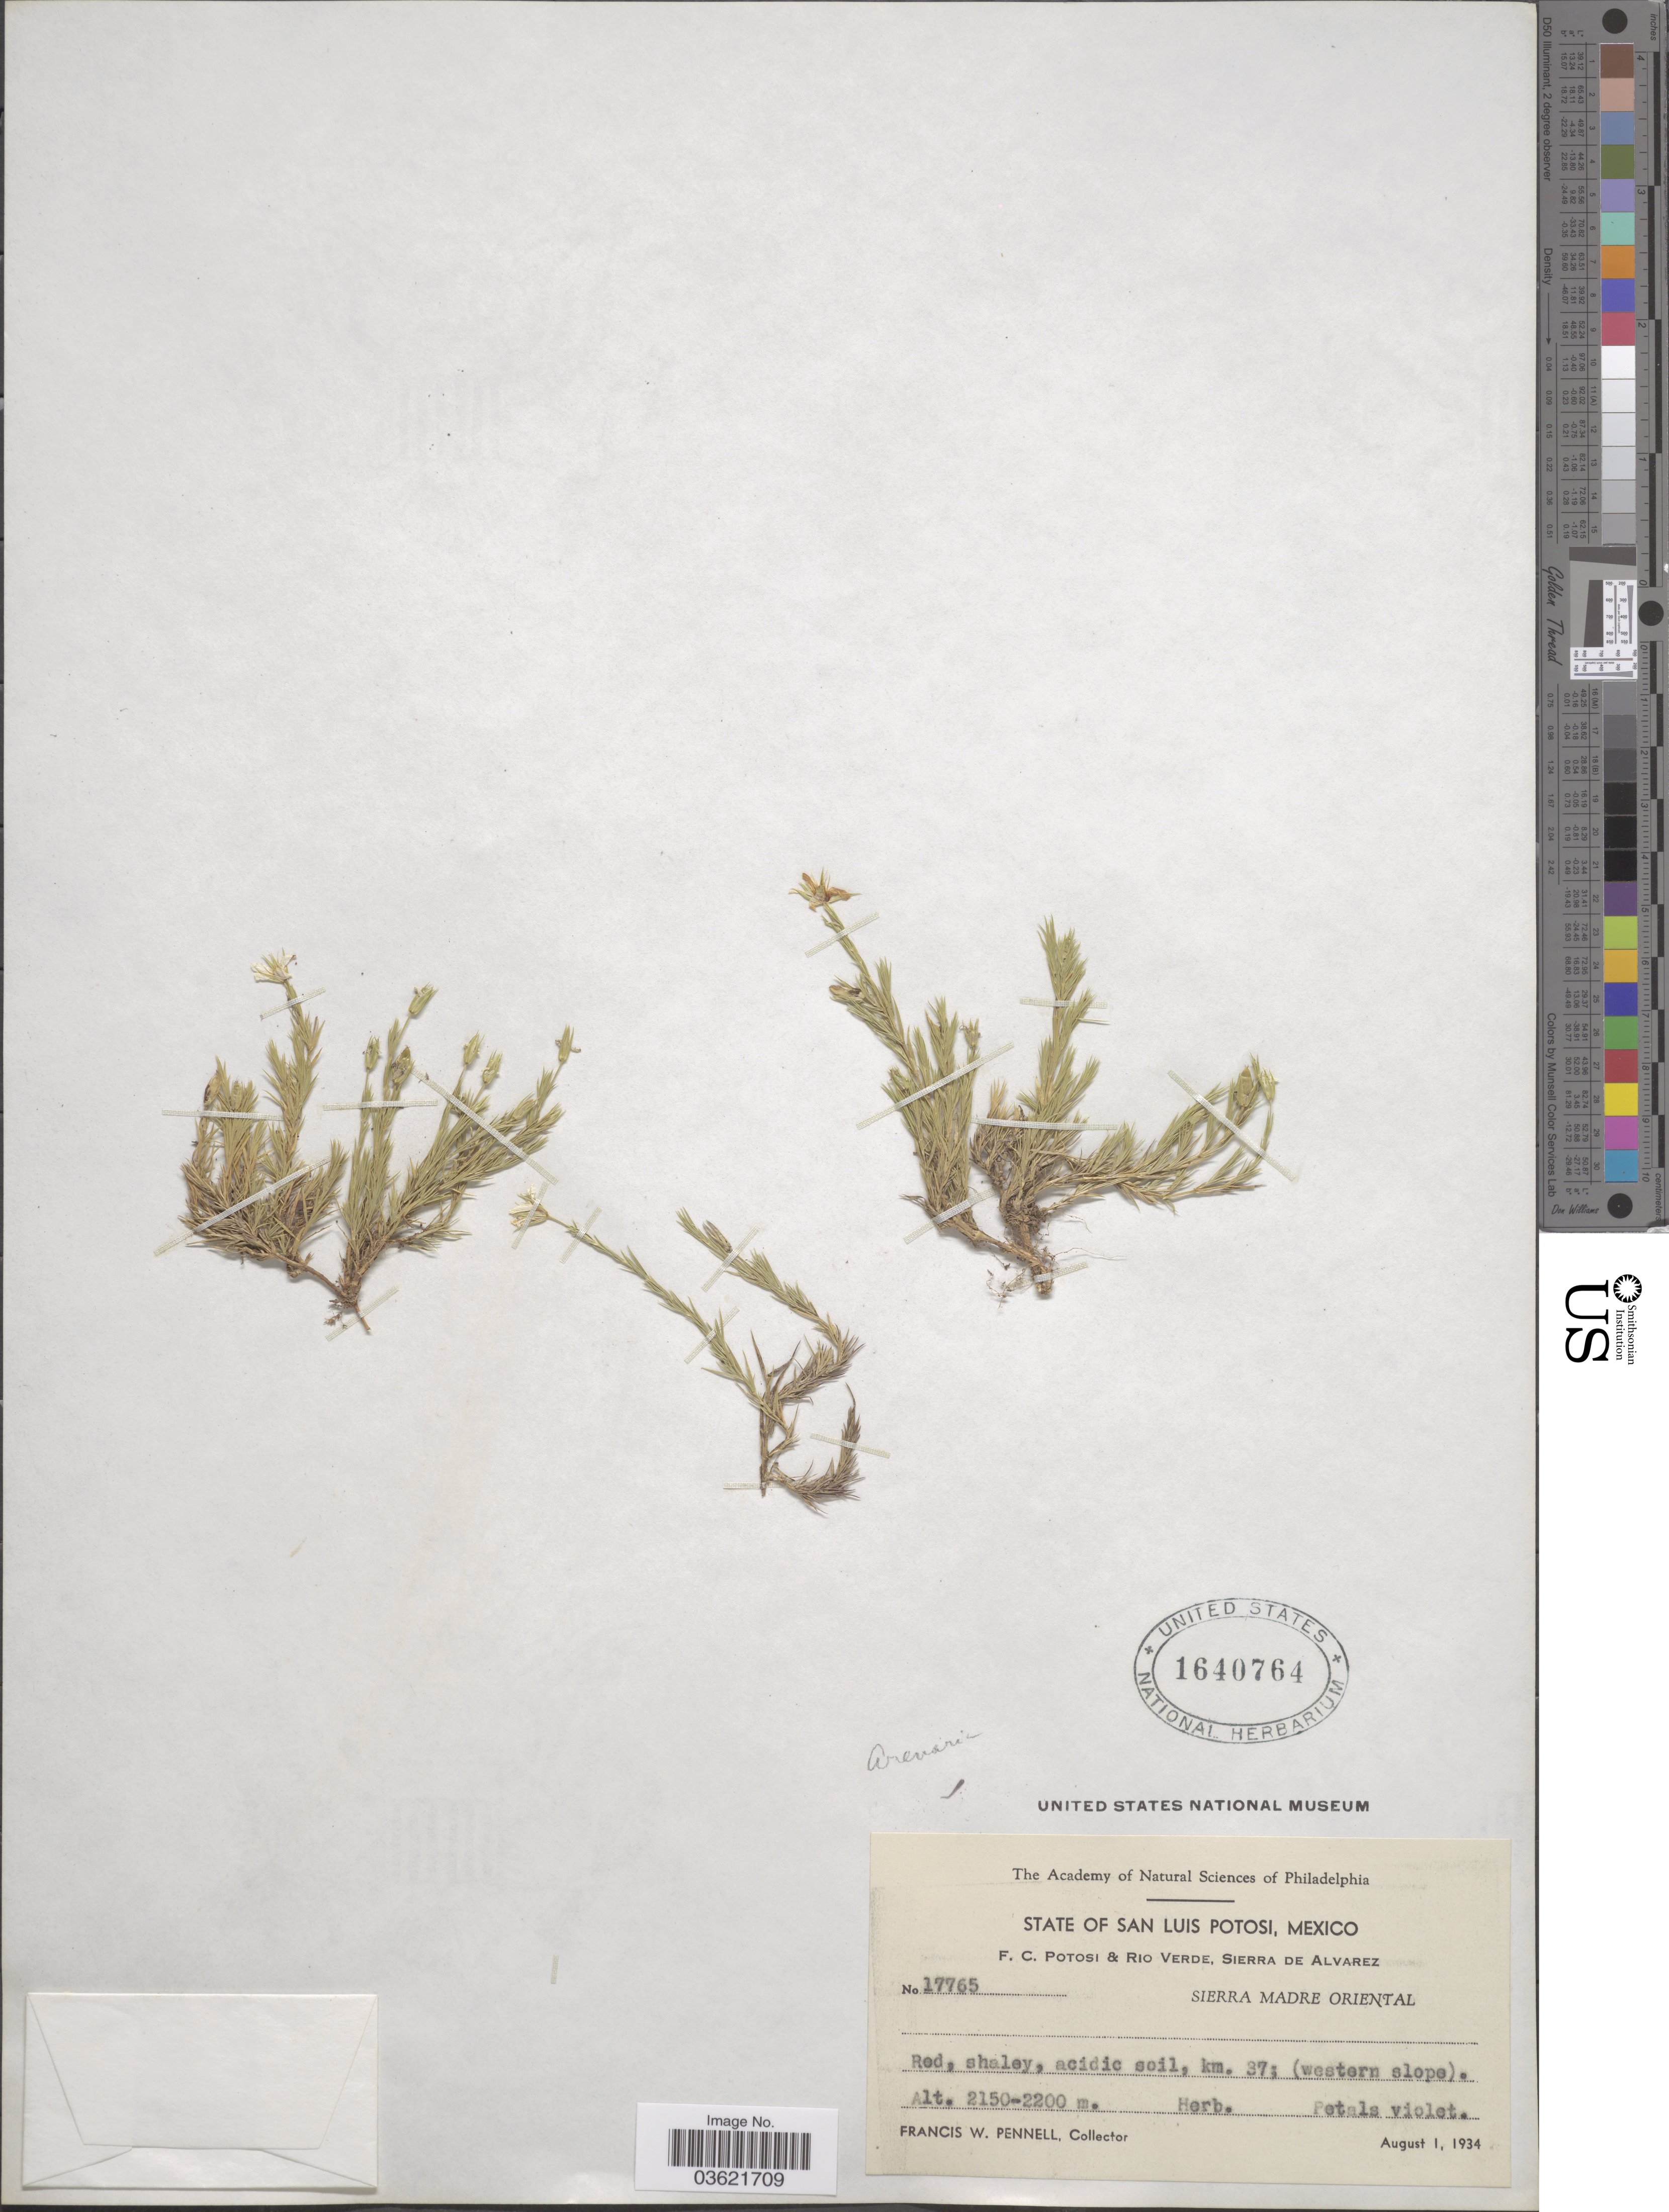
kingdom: Plantae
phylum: Tracheophyta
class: Magnoliopsida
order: Caryophyllales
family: Caryophyllaceae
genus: Arenaria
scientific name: Arenaria sp.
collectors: F. W. Pennell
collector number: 17765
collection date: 1934-08-01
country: Mexico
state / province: San Luis Potosí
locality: F.C. Potosi & Rio Verde, Sierra de Alvarez. Sierra Madre Oriental. Km. 37; (western slope).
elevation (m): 2150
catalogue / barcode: US 1640764